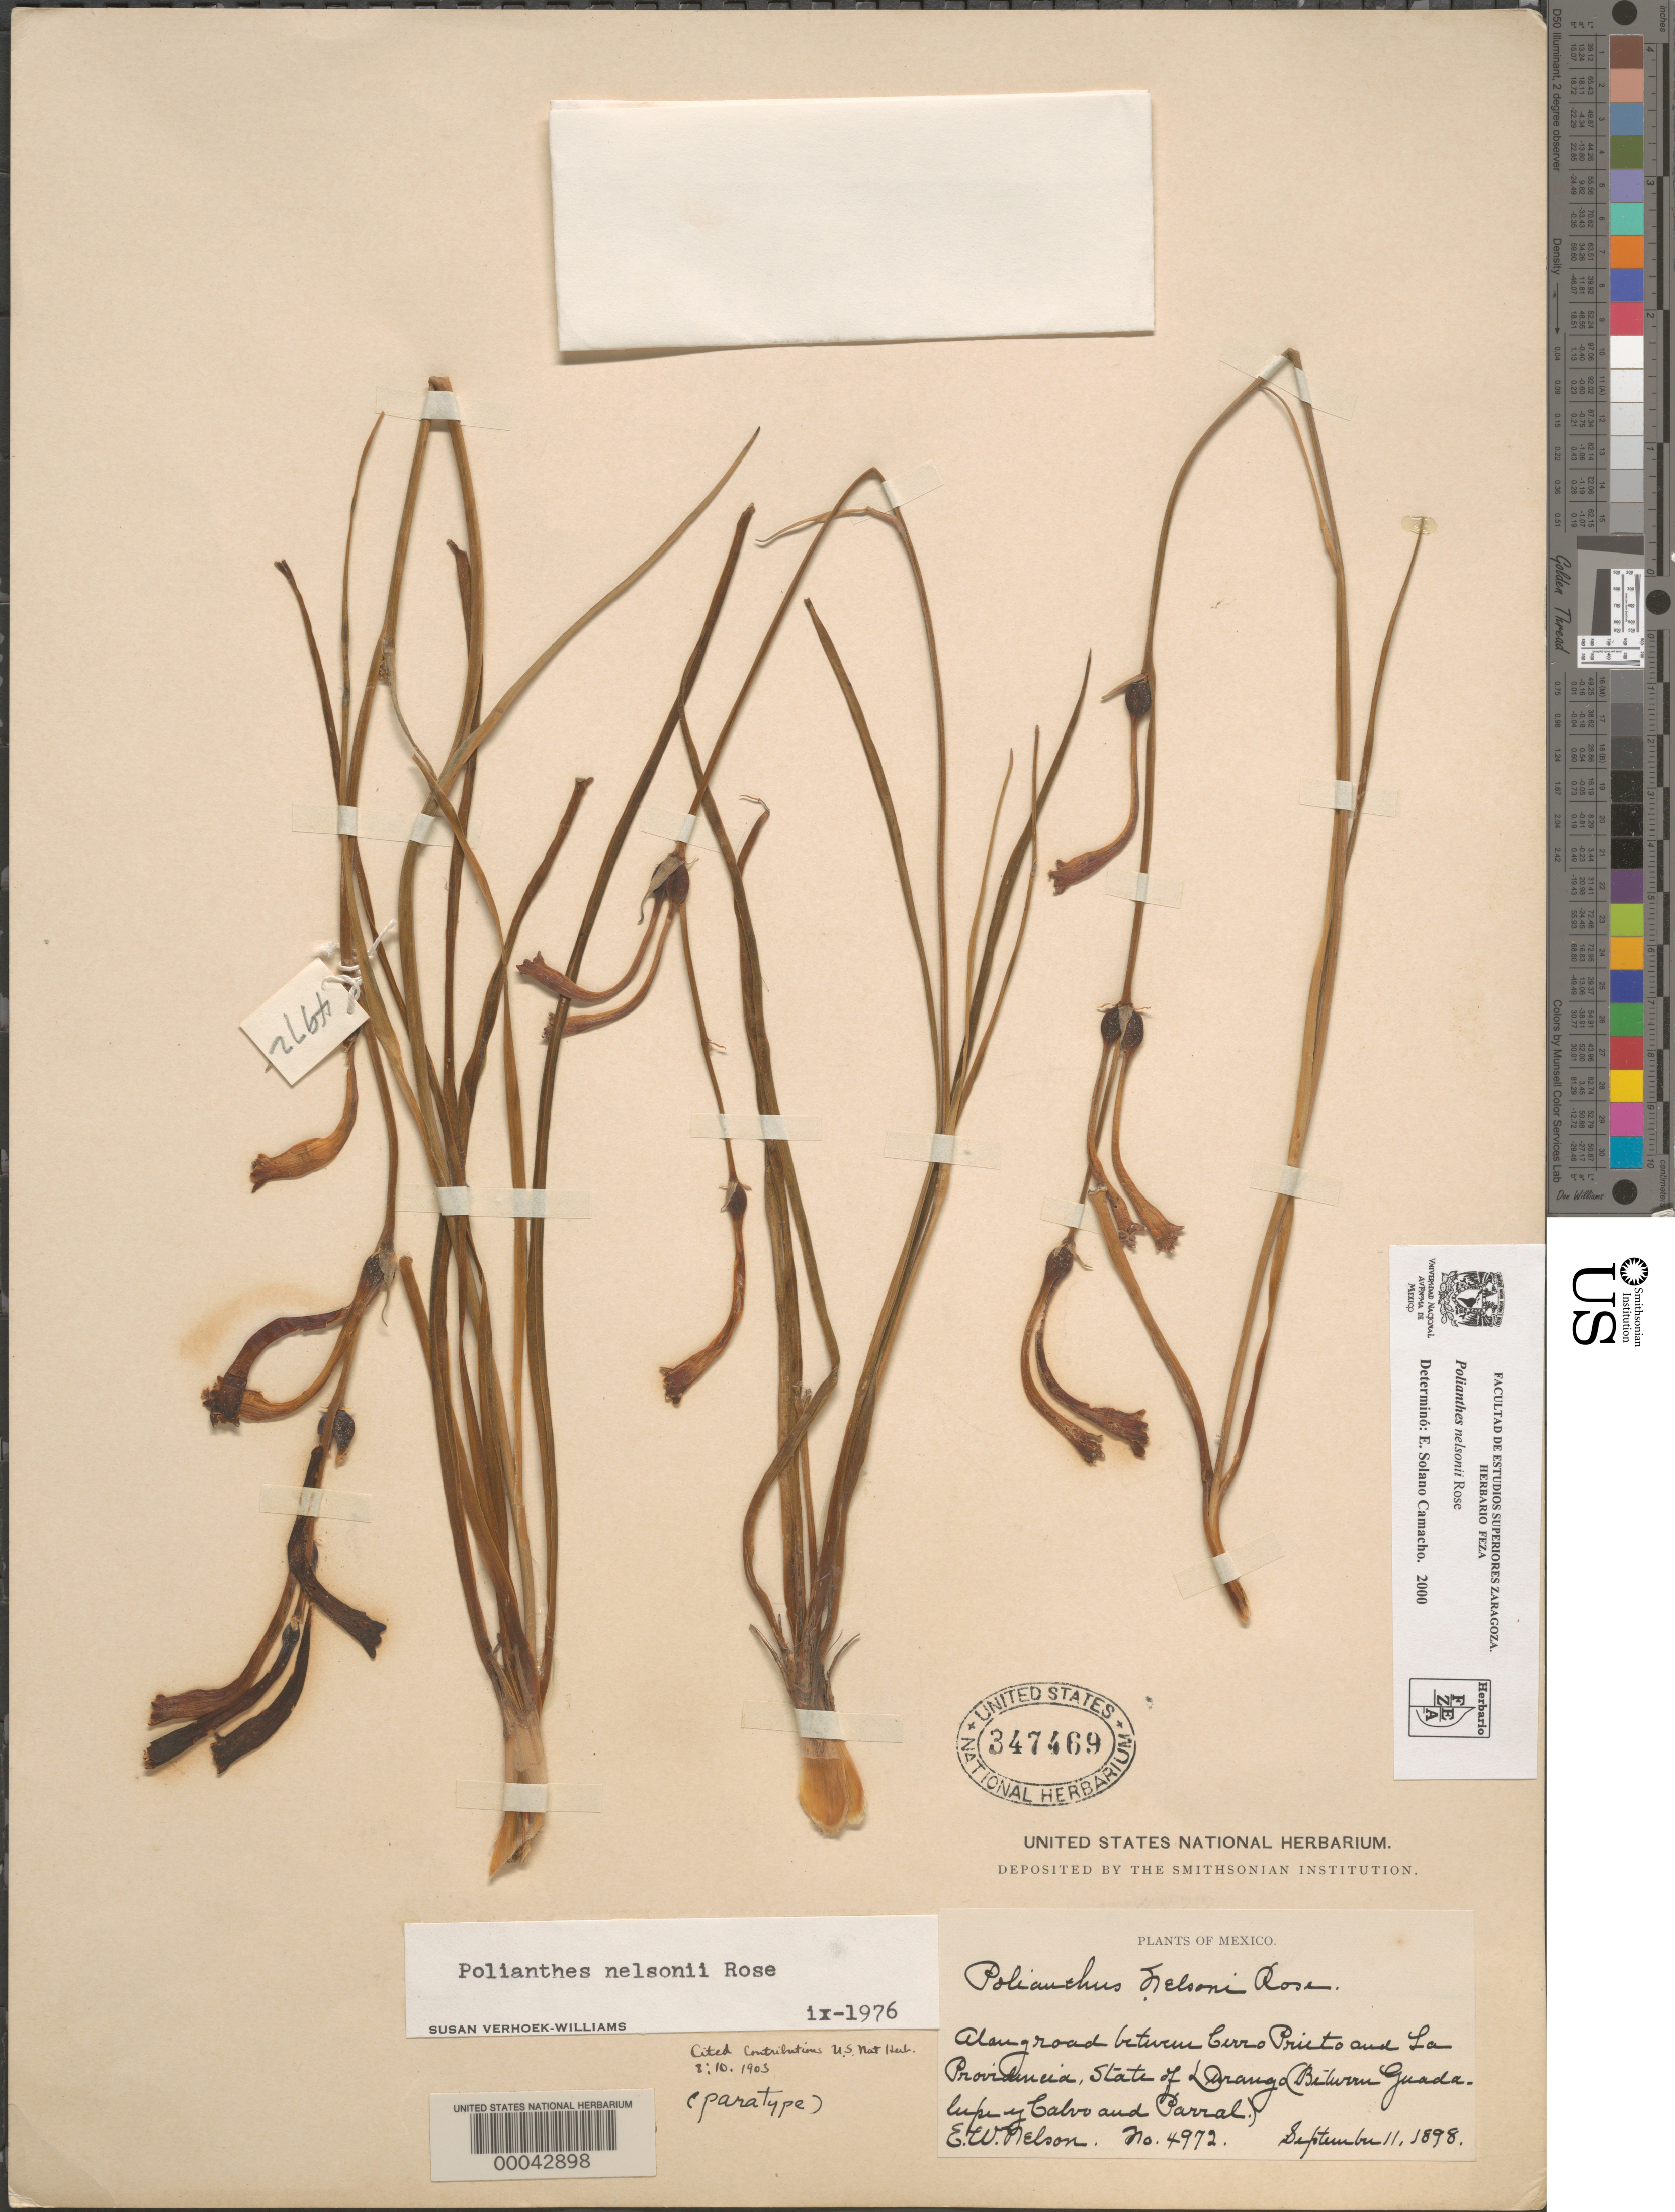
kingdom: Plantae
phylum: Tracheophyta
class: Liliopsida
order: Asparagales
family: Asparagaceae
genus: Polianthes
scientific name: Polianthes nelsoni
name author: Rose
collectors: E. W. Nelson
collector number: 4972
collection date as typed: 11 Sep 1898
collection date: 1898-09-11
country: Mexico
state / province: Durango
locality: Along road between Cerro Prieto and La Providencia, between Guadalpe y Calvo and Parral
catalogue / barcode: US 347469